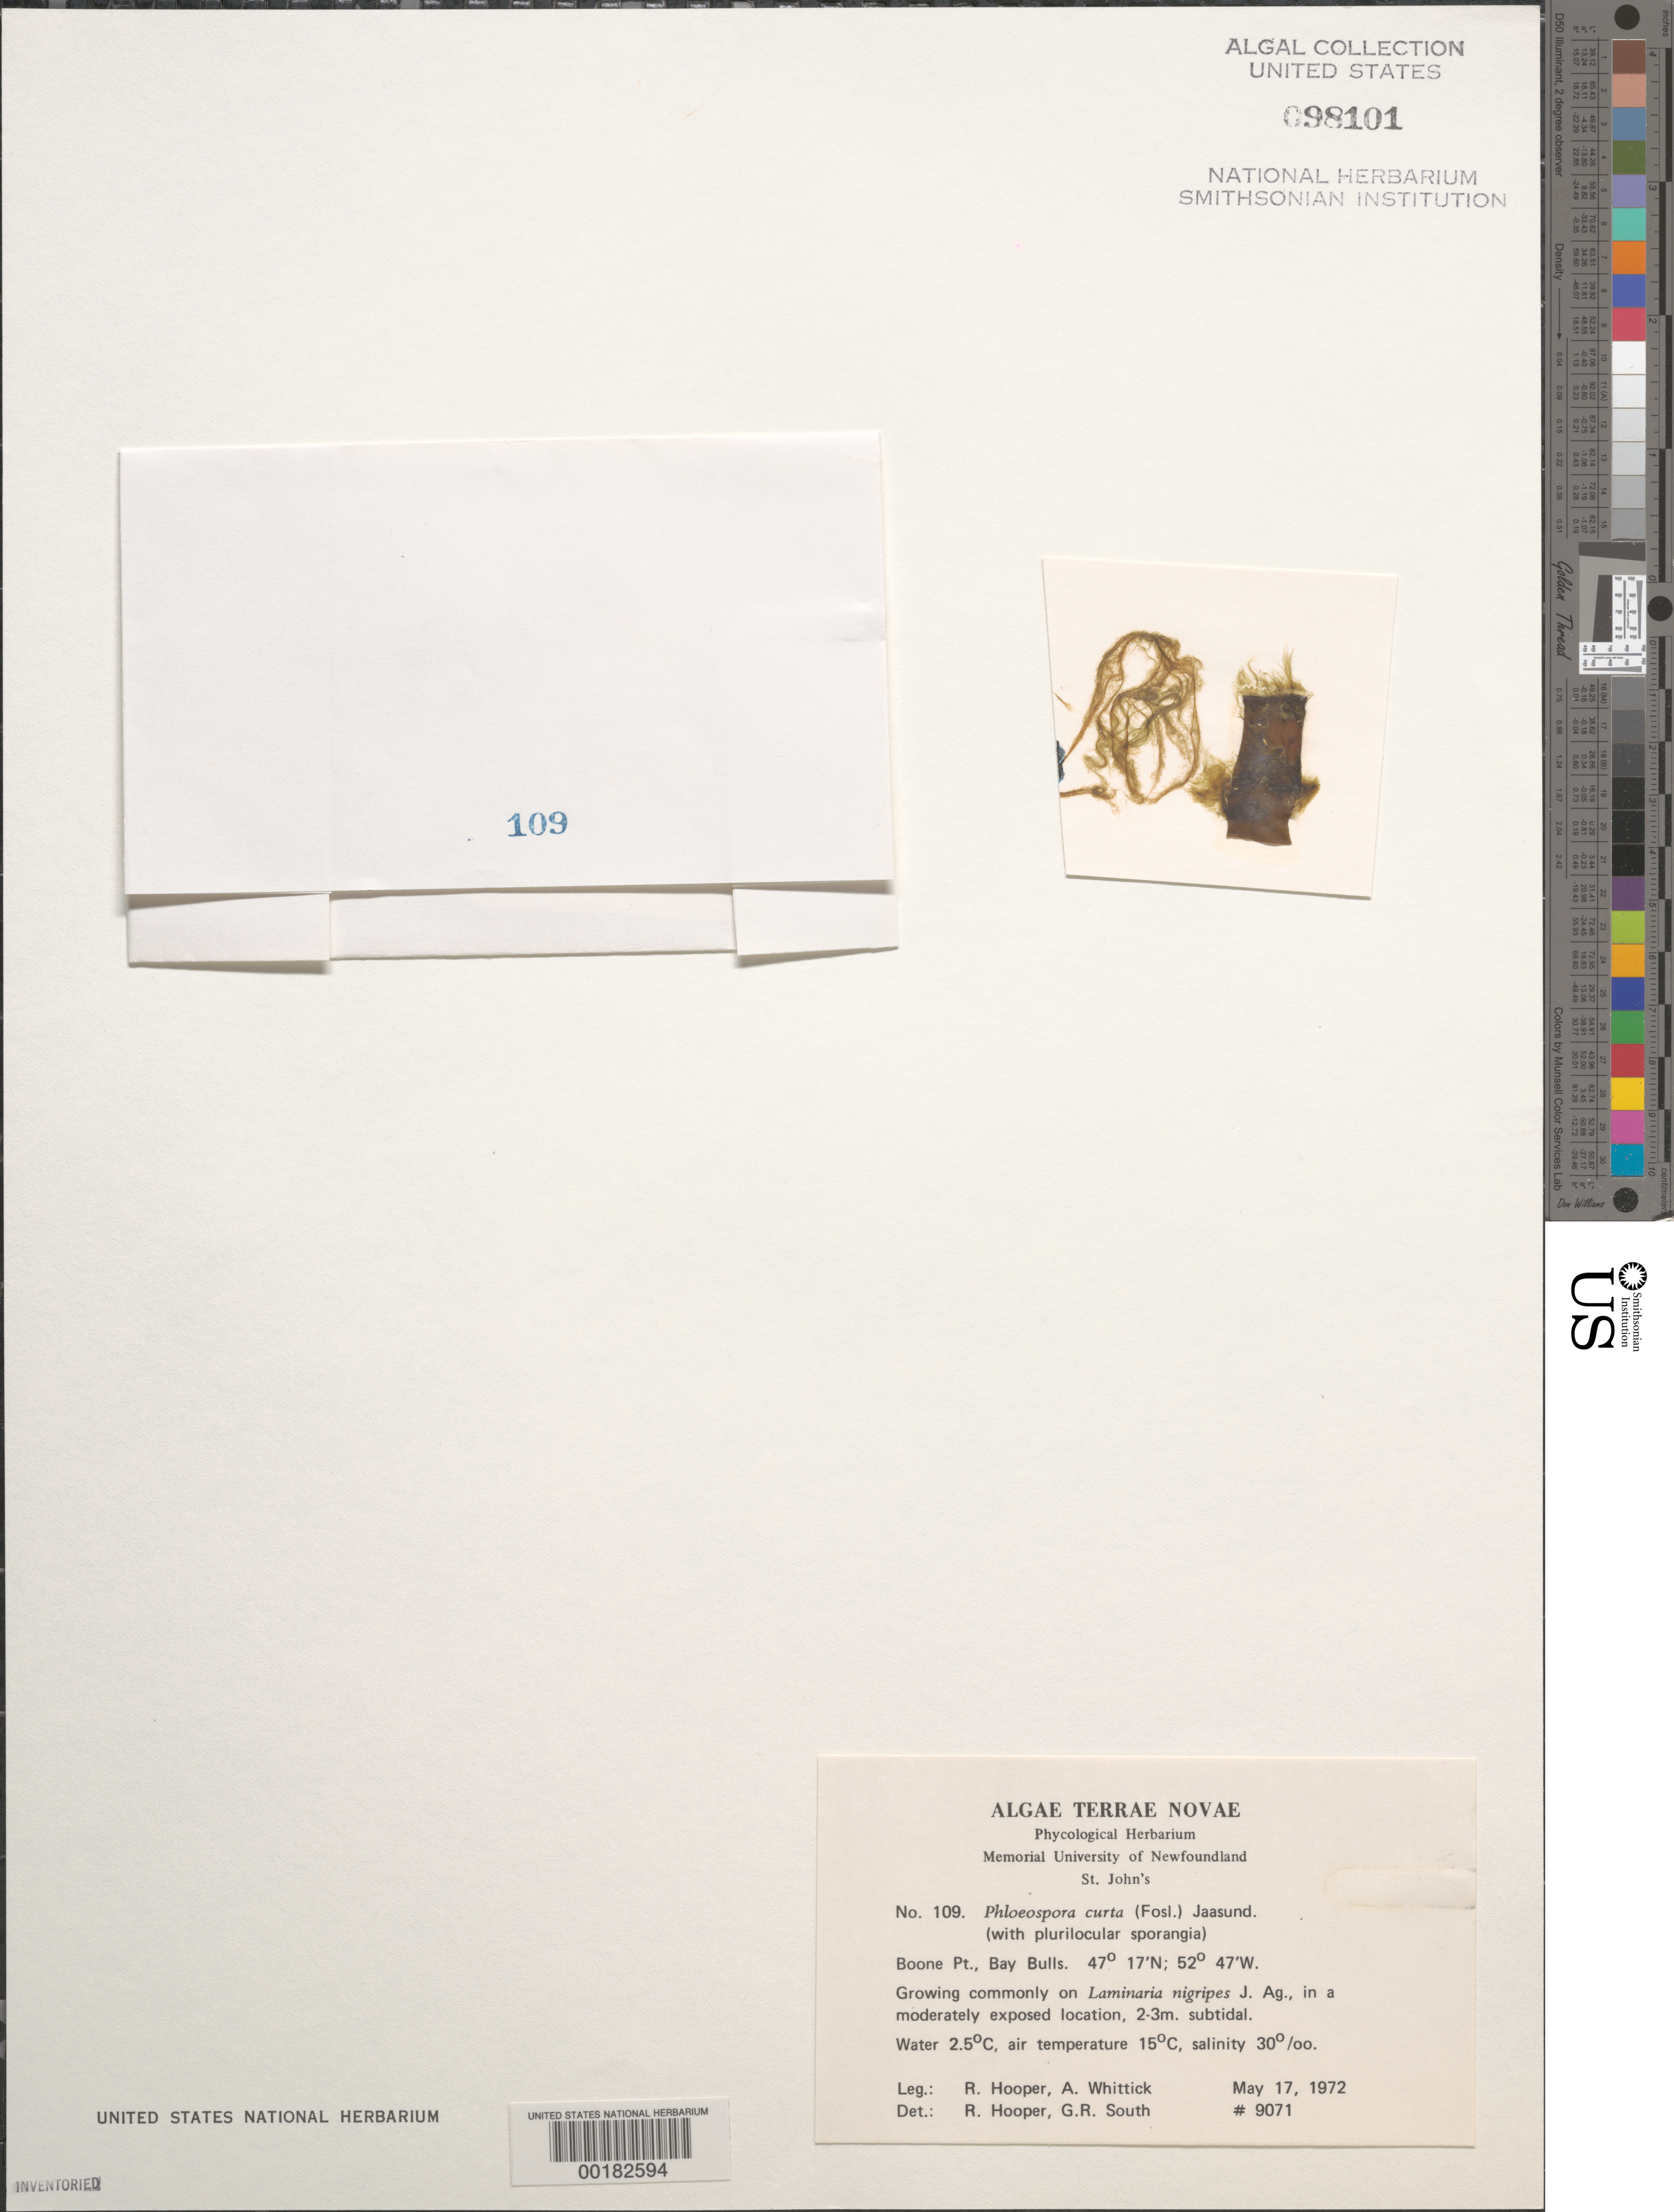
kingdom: Chromista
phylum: Ochrophyta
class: Phaeophyceae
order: Ectocarpales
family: Chordariaceae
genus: Fosliea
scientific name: Fosliea curta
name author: (Foslie) Reinke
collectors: R. G. Hooper & A. Whittick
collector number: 9071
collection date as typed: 17 May 1972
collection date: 1972-05-17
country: Canada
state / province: Newfoundland and Labrador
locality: Boone Point, Bay Bulls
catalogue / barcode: US 98101